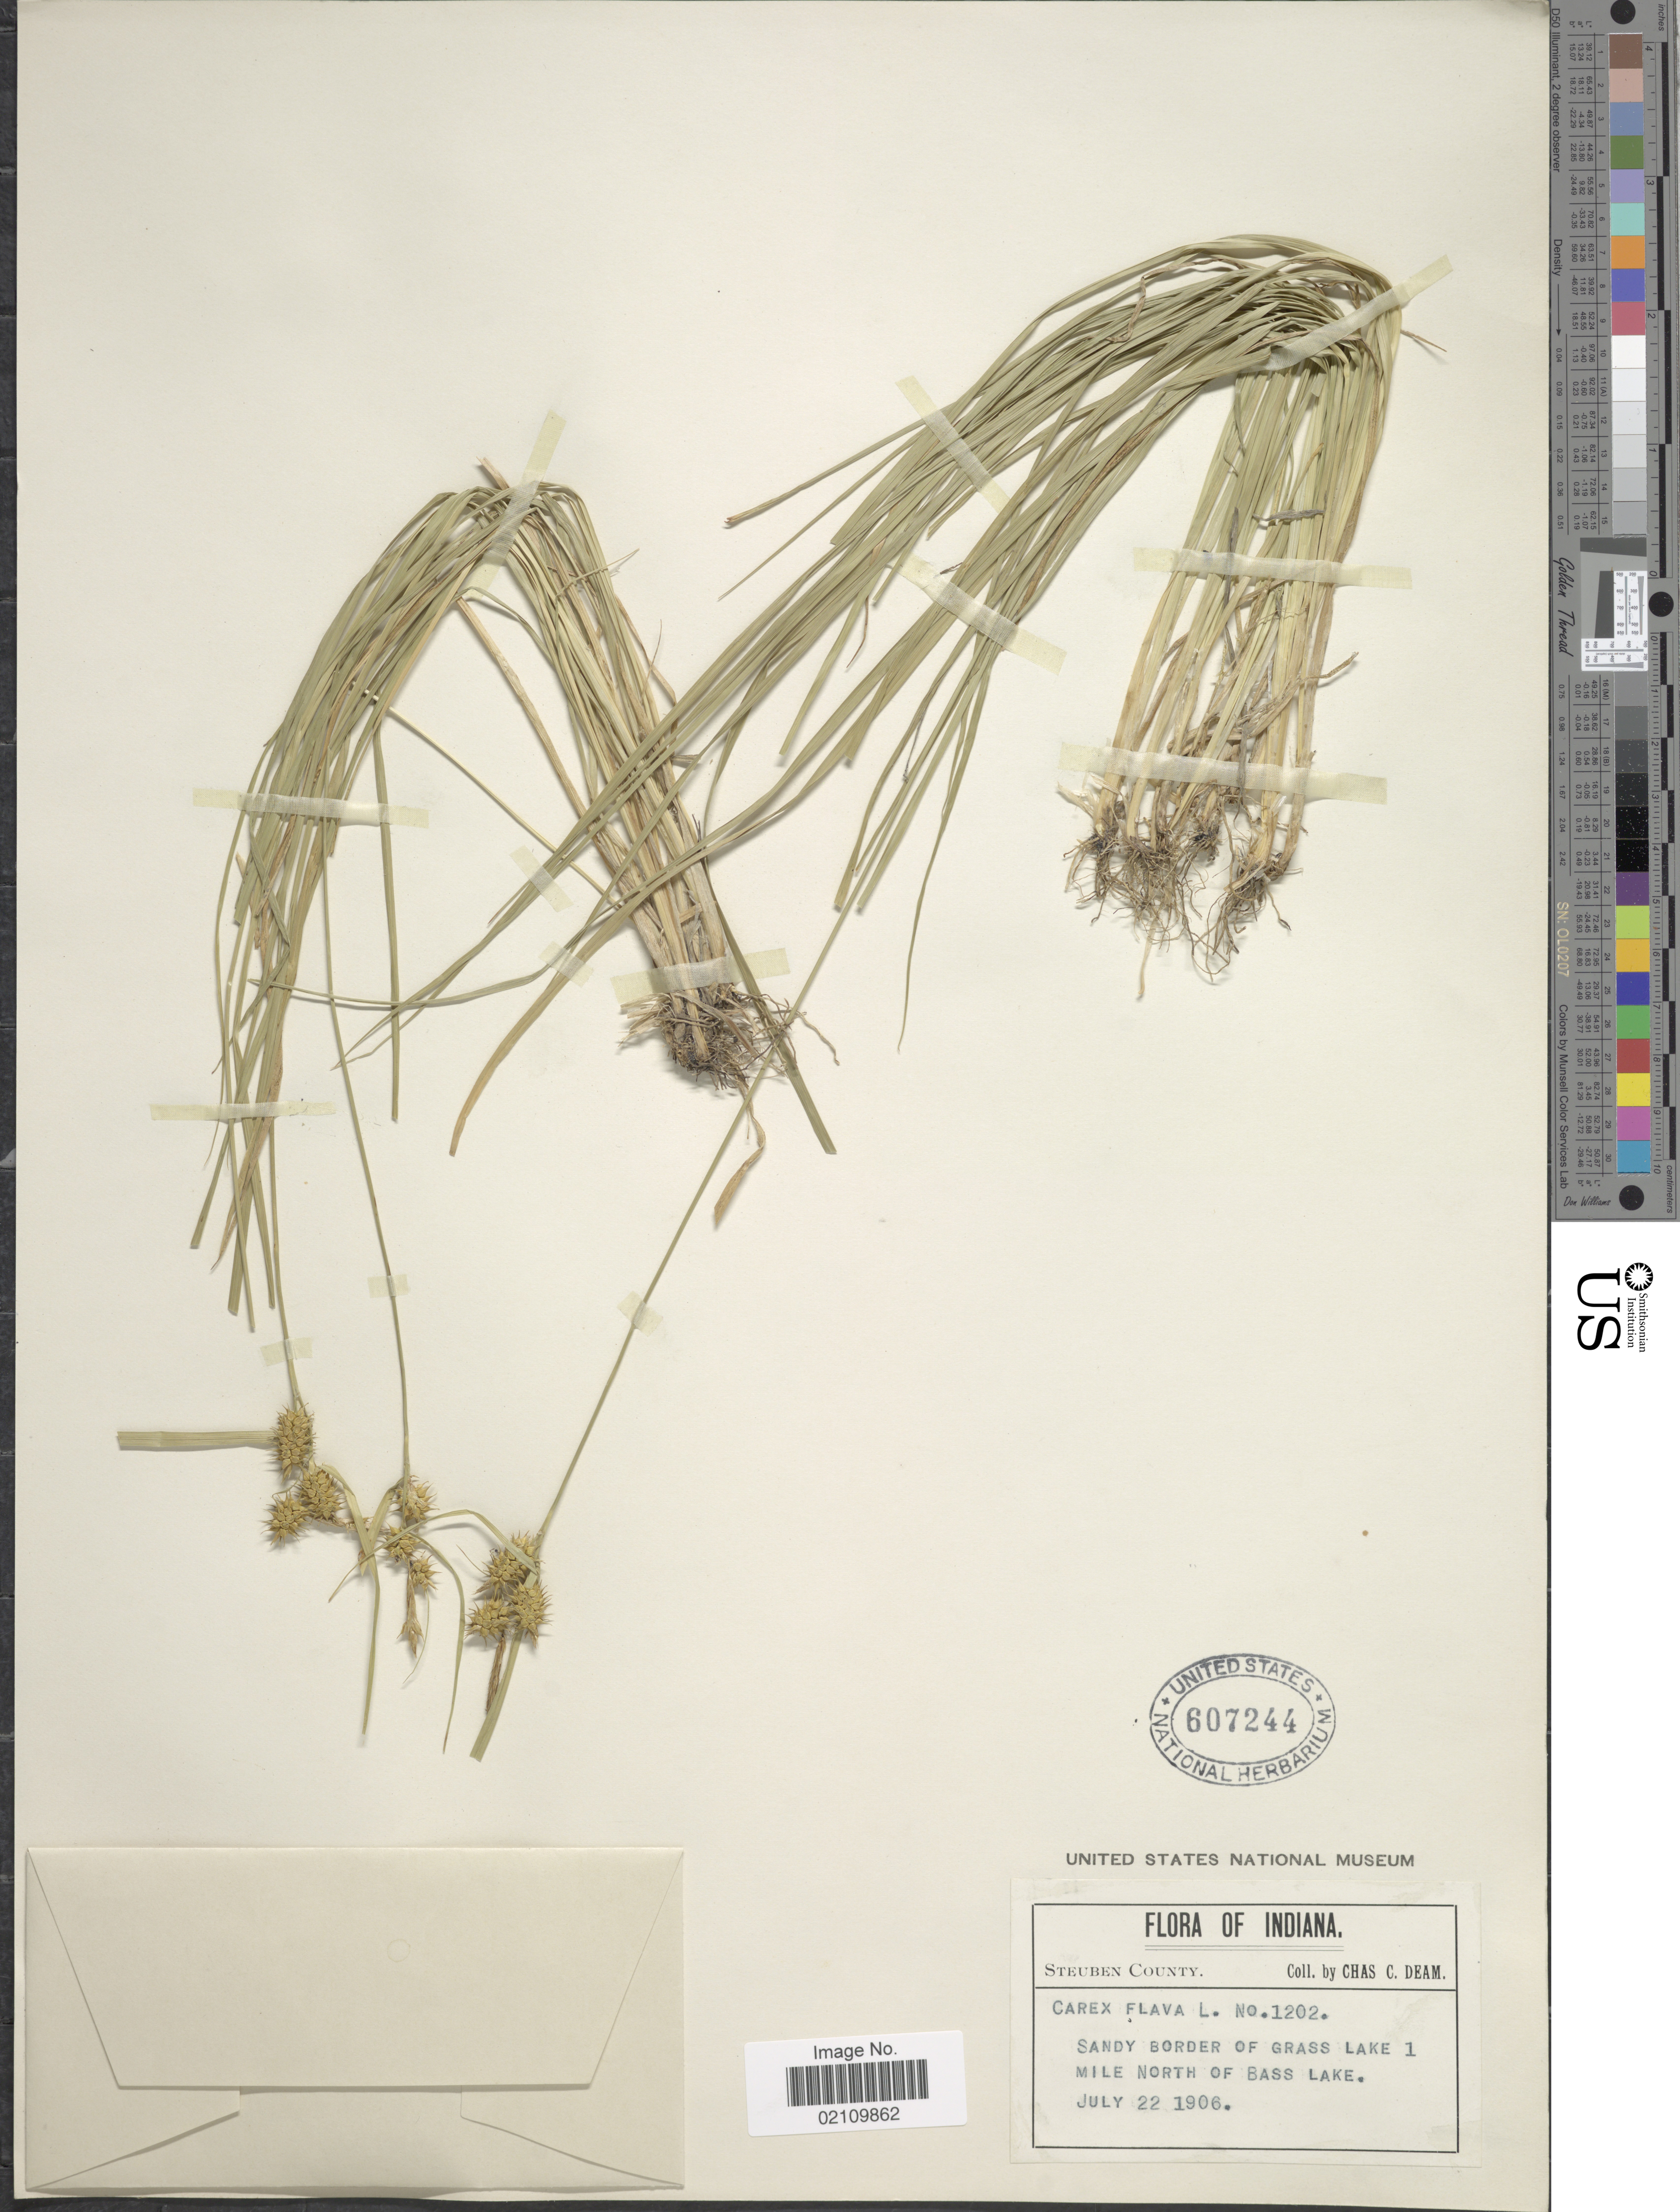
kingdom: Plantae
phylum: Tracheophyta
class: Liliopsida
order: Poales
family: Cyperaceae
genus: Carex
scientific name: Carex flava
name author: L.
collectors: C. C. Deam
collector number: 1202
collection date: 1906-07-22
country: United States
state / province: Indiana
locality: Steuben County. Sandy border of grass Lake 1 mile North of Bass Lake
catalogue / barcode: US 607244